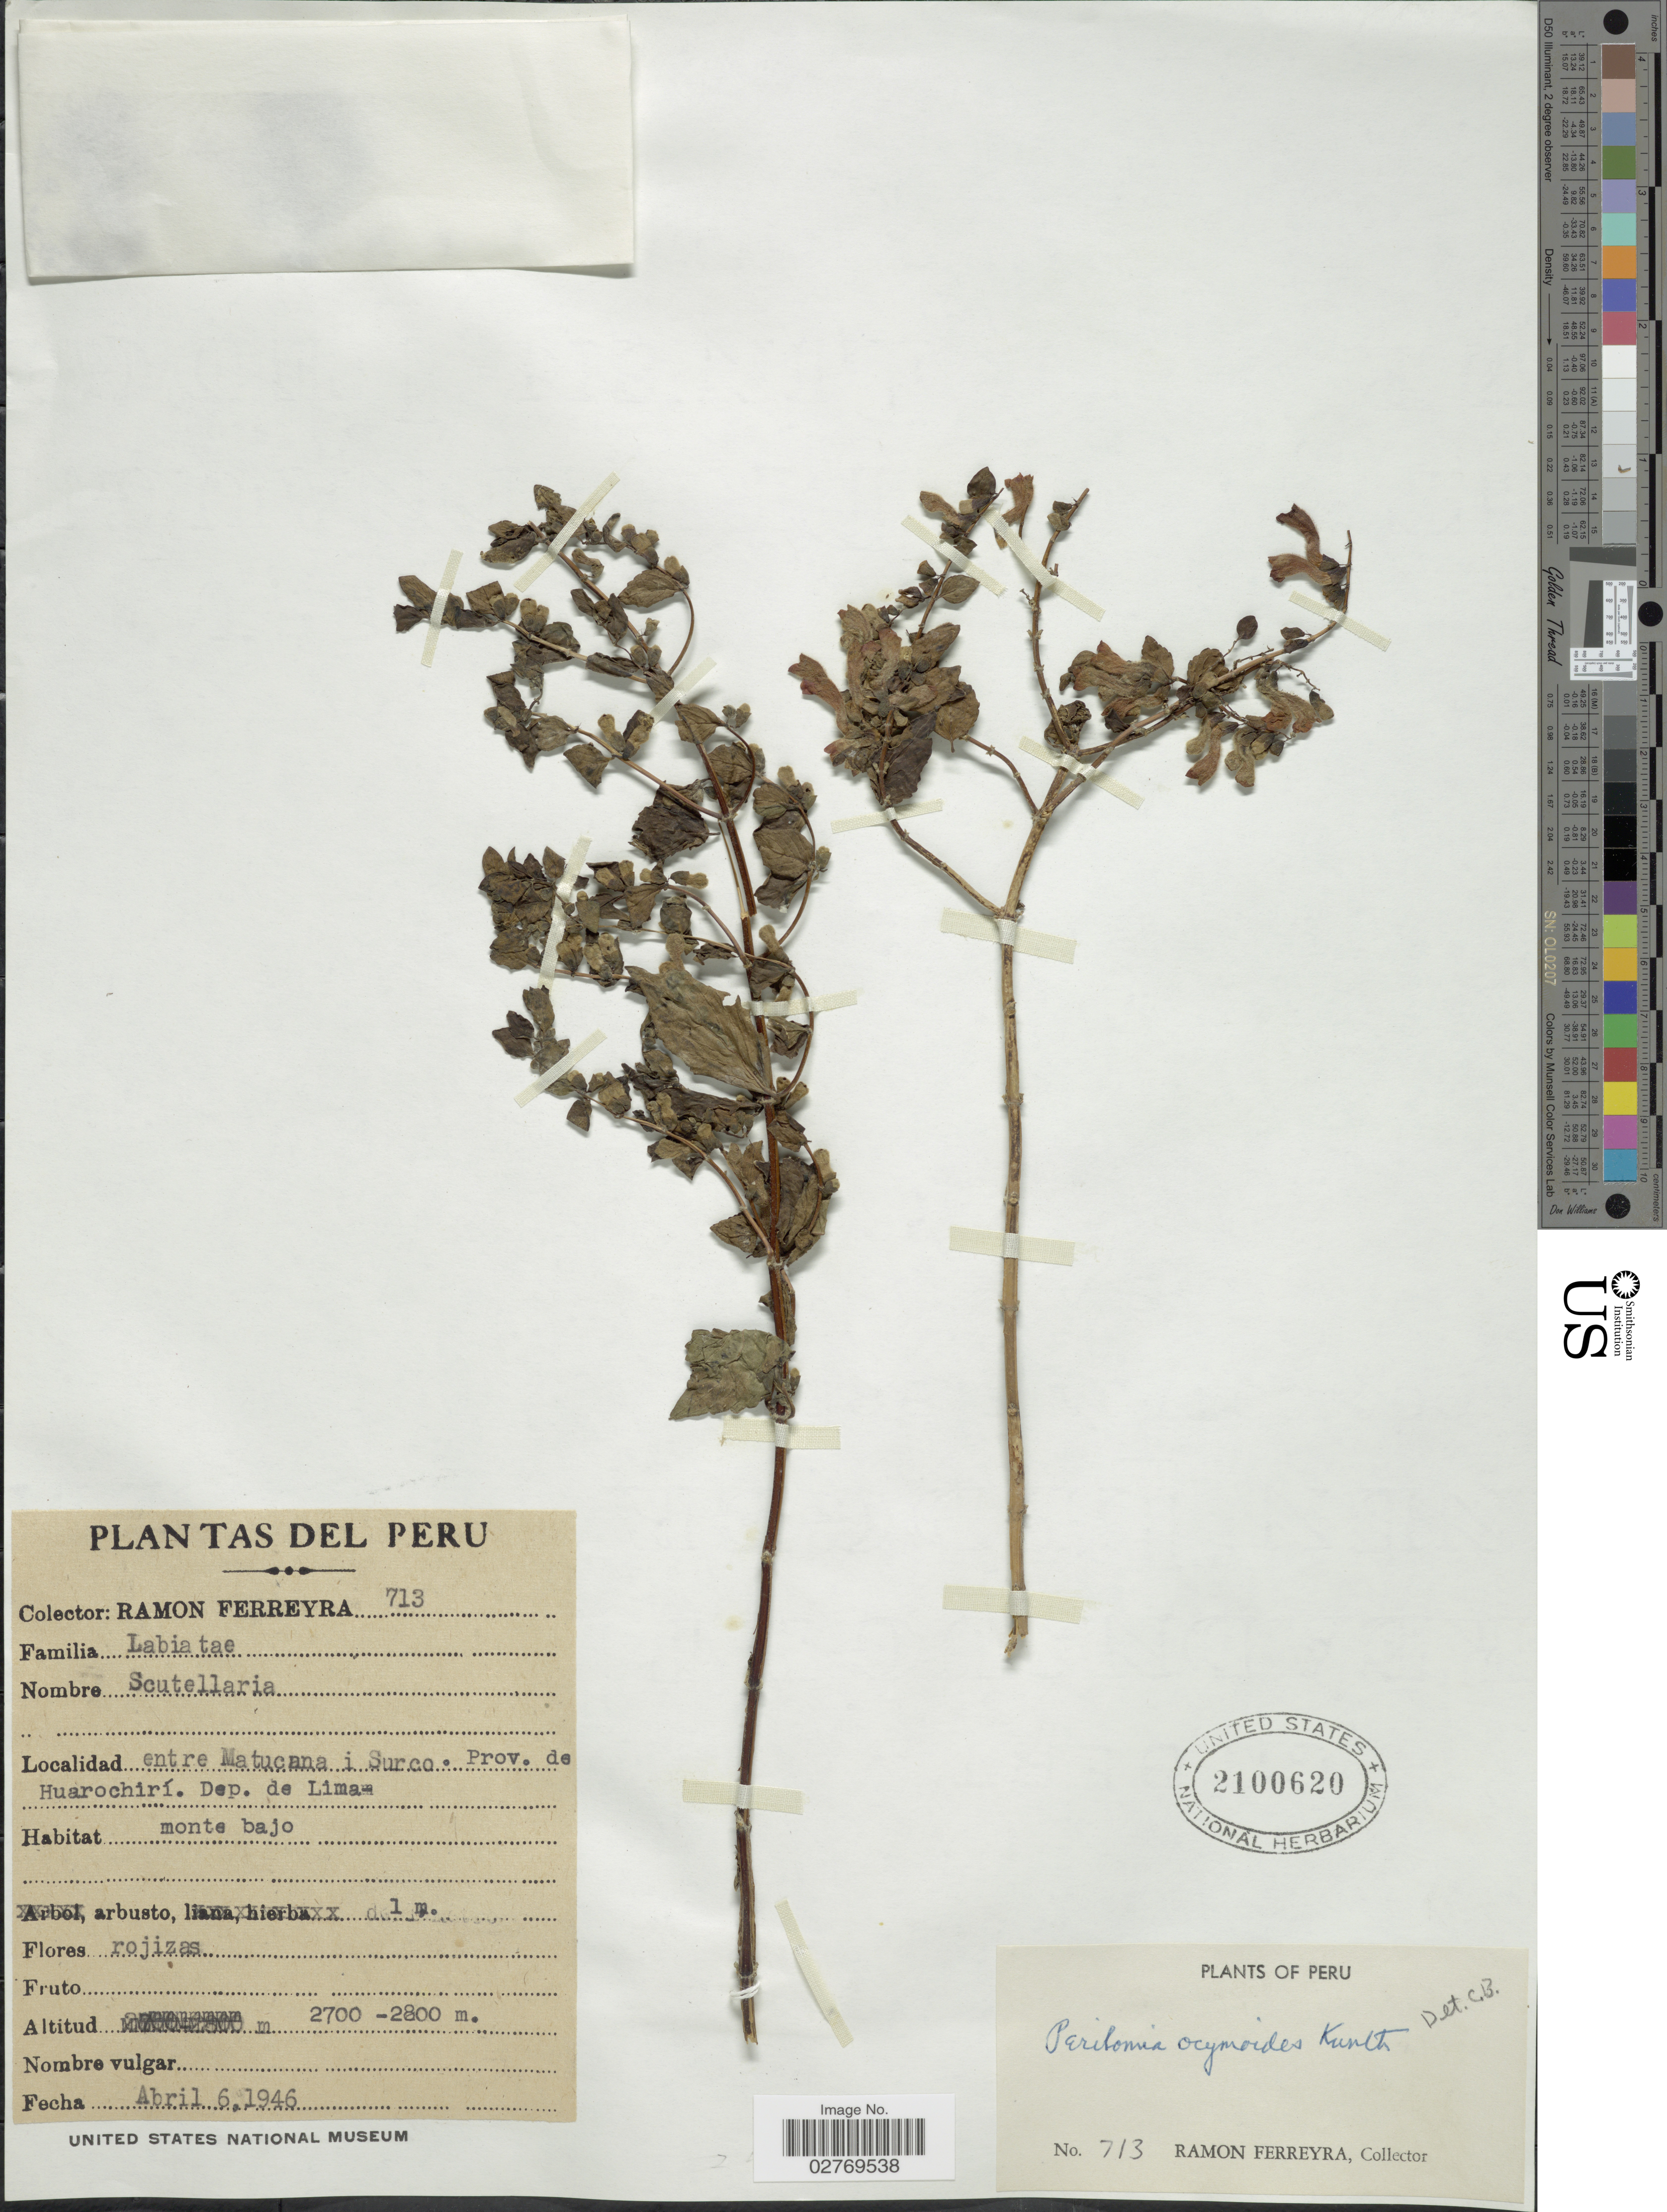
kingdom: Plantae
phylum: Tracheophyta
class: Magnoliopsida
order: Lamiales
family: Lamiaceae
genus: Scutellaria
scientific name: Scutellaria ocymoides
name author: (Kunth) Epling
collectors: R. A. Ferreyra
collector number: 713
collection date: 1946-04-06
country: Peru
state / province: Lima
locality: Entre Matucana i Surco. Prov. de Huarochirí. Dep. de Lima.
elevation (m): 2700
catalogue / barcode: US 2100620